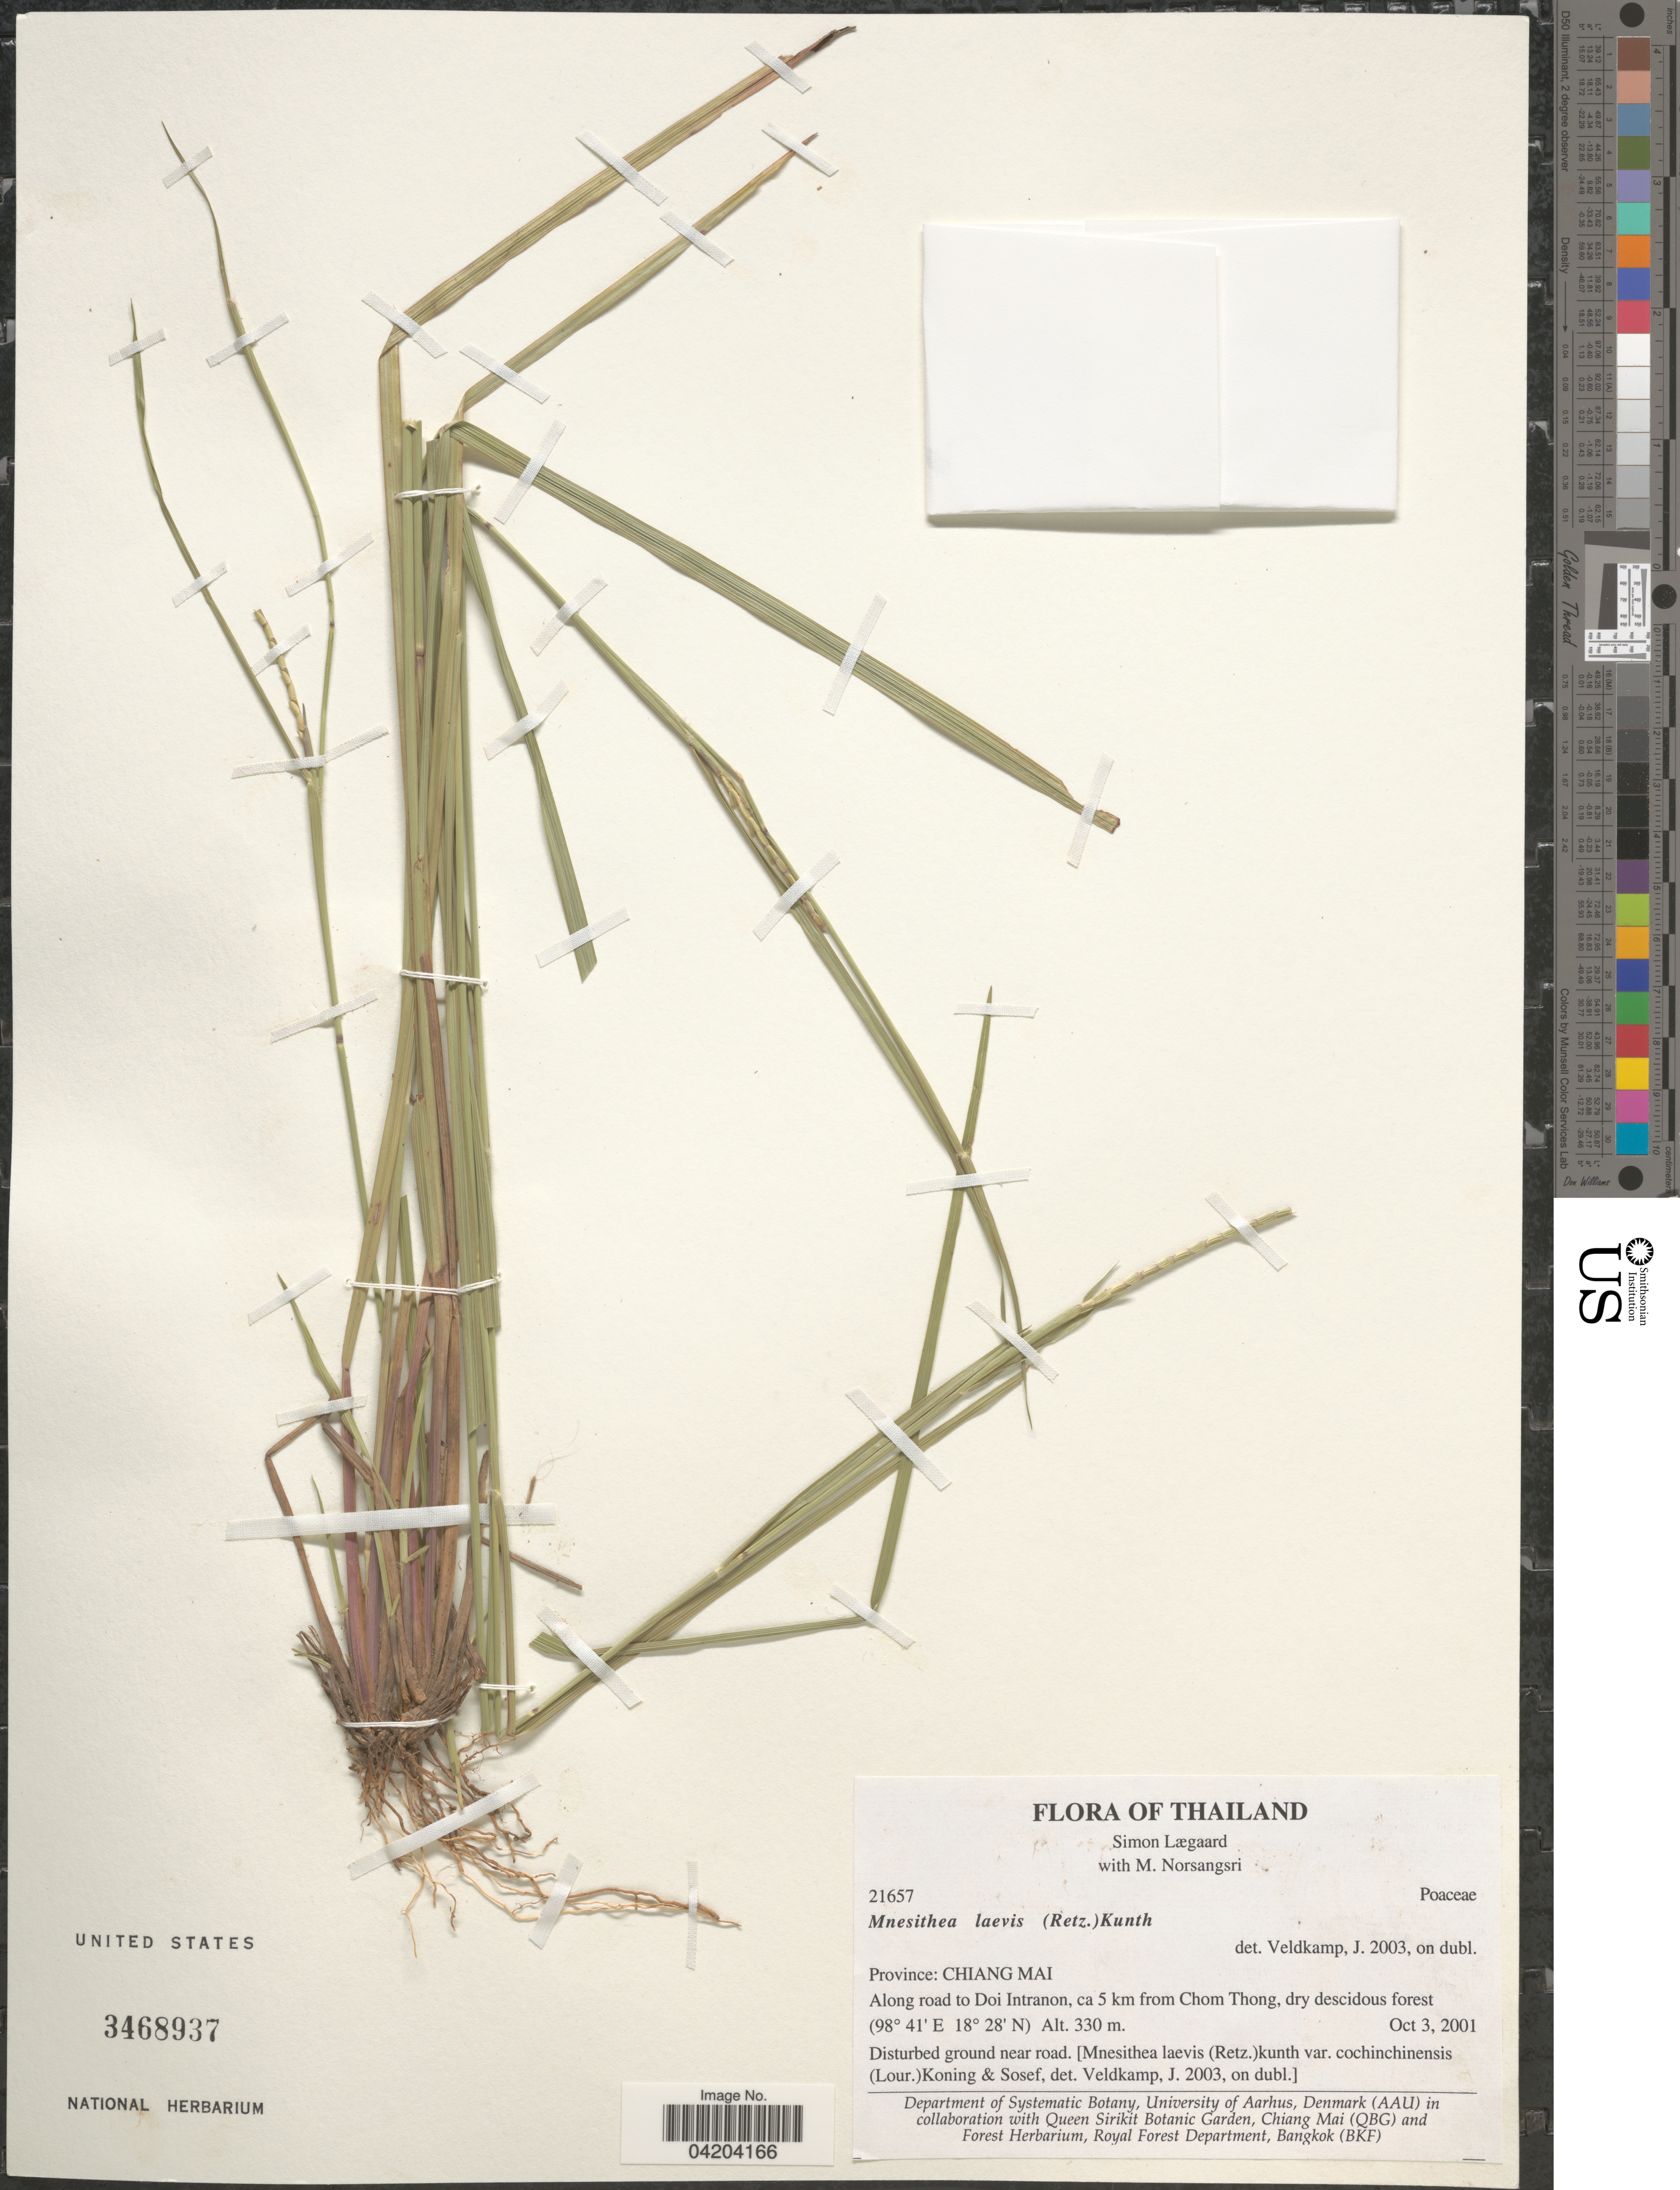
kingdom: Plantae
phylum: Tracheophyta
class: Liliopsida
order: Poales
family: Poaceae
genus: Mnesithea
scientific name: Mnesithea laevis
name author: (Retz.) Kunth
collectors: S. Lægaard & M. Norsangsri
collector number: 21657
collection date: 2001-10-03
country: Thailand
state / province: Chiang Mai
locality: Along road to Doi Intranon, ca 5 km from Chom Thong.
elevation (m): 330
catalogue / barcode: US 3468937